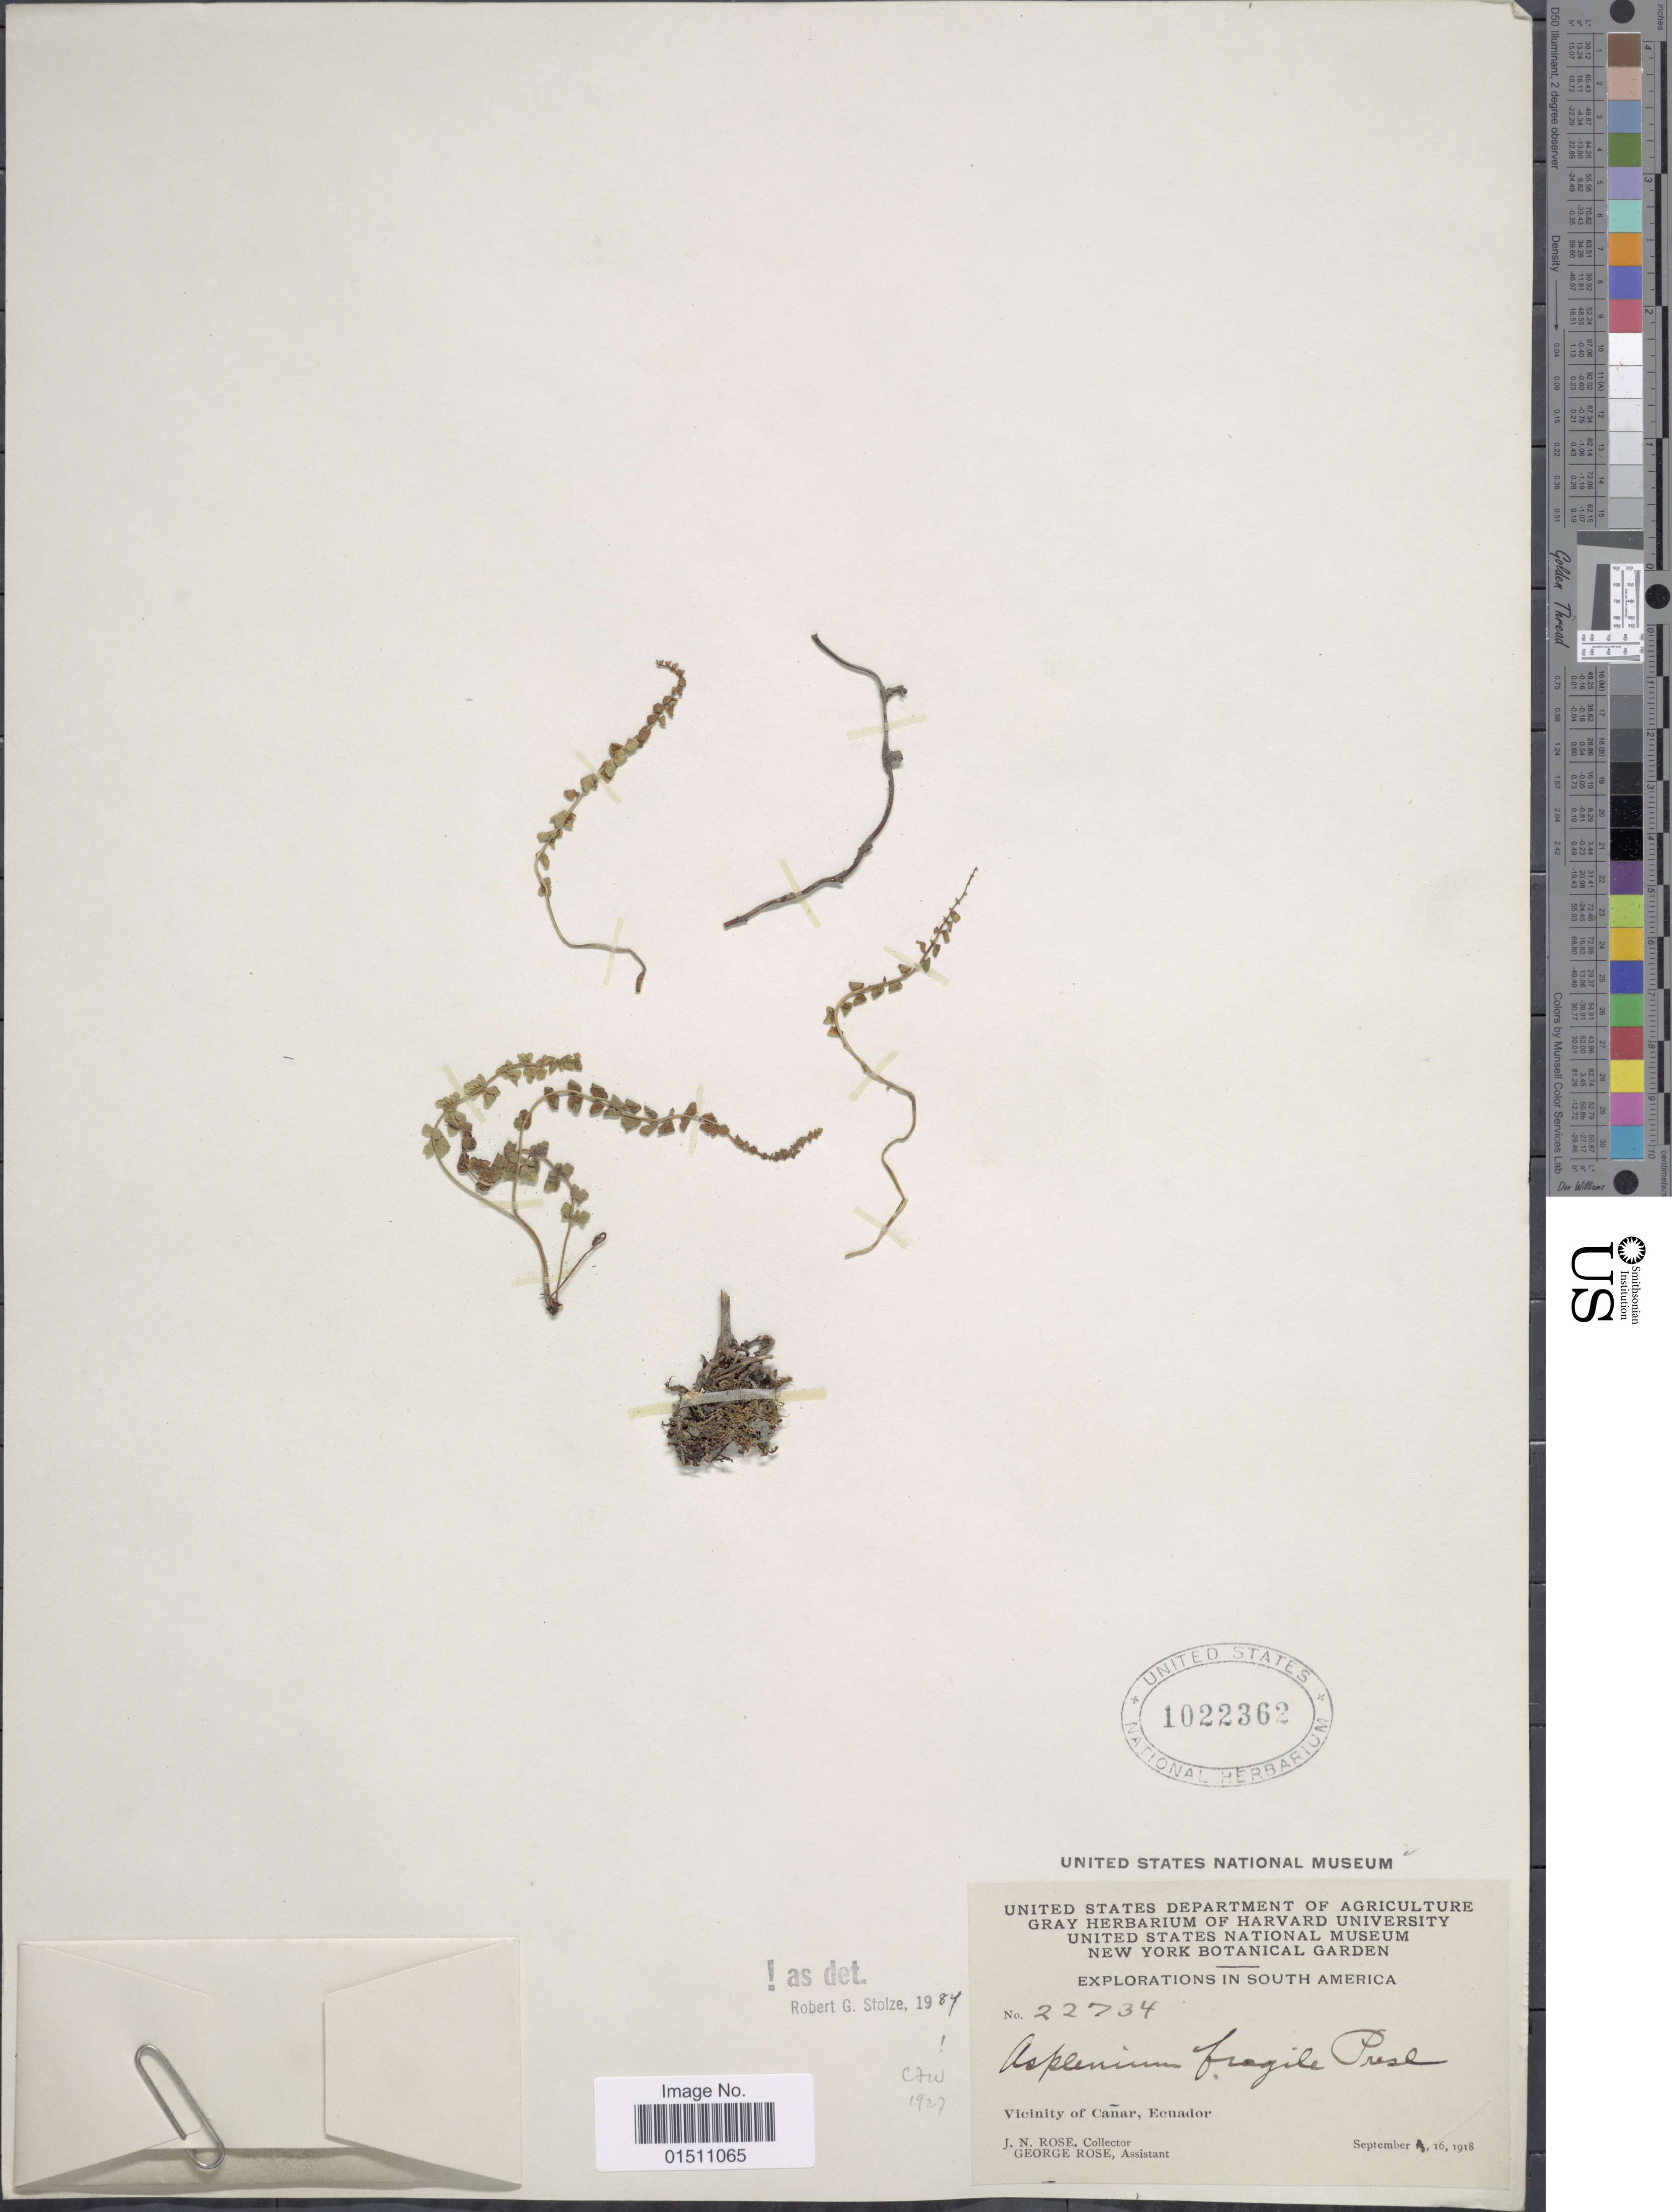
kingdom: Plantae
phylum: Tracheophyta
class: Polypodiopsida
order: Polypodiales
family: Aspleniaceae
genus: Asplenium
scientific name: Asplenium fragile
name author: C. Presl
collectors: J. N. Rose & G. Rose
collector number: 22734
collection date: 1918-09-16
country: Ecuador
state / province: Cañar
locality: South America, Vicinity of Cañar, Ecuador.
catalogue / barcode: US 1022362